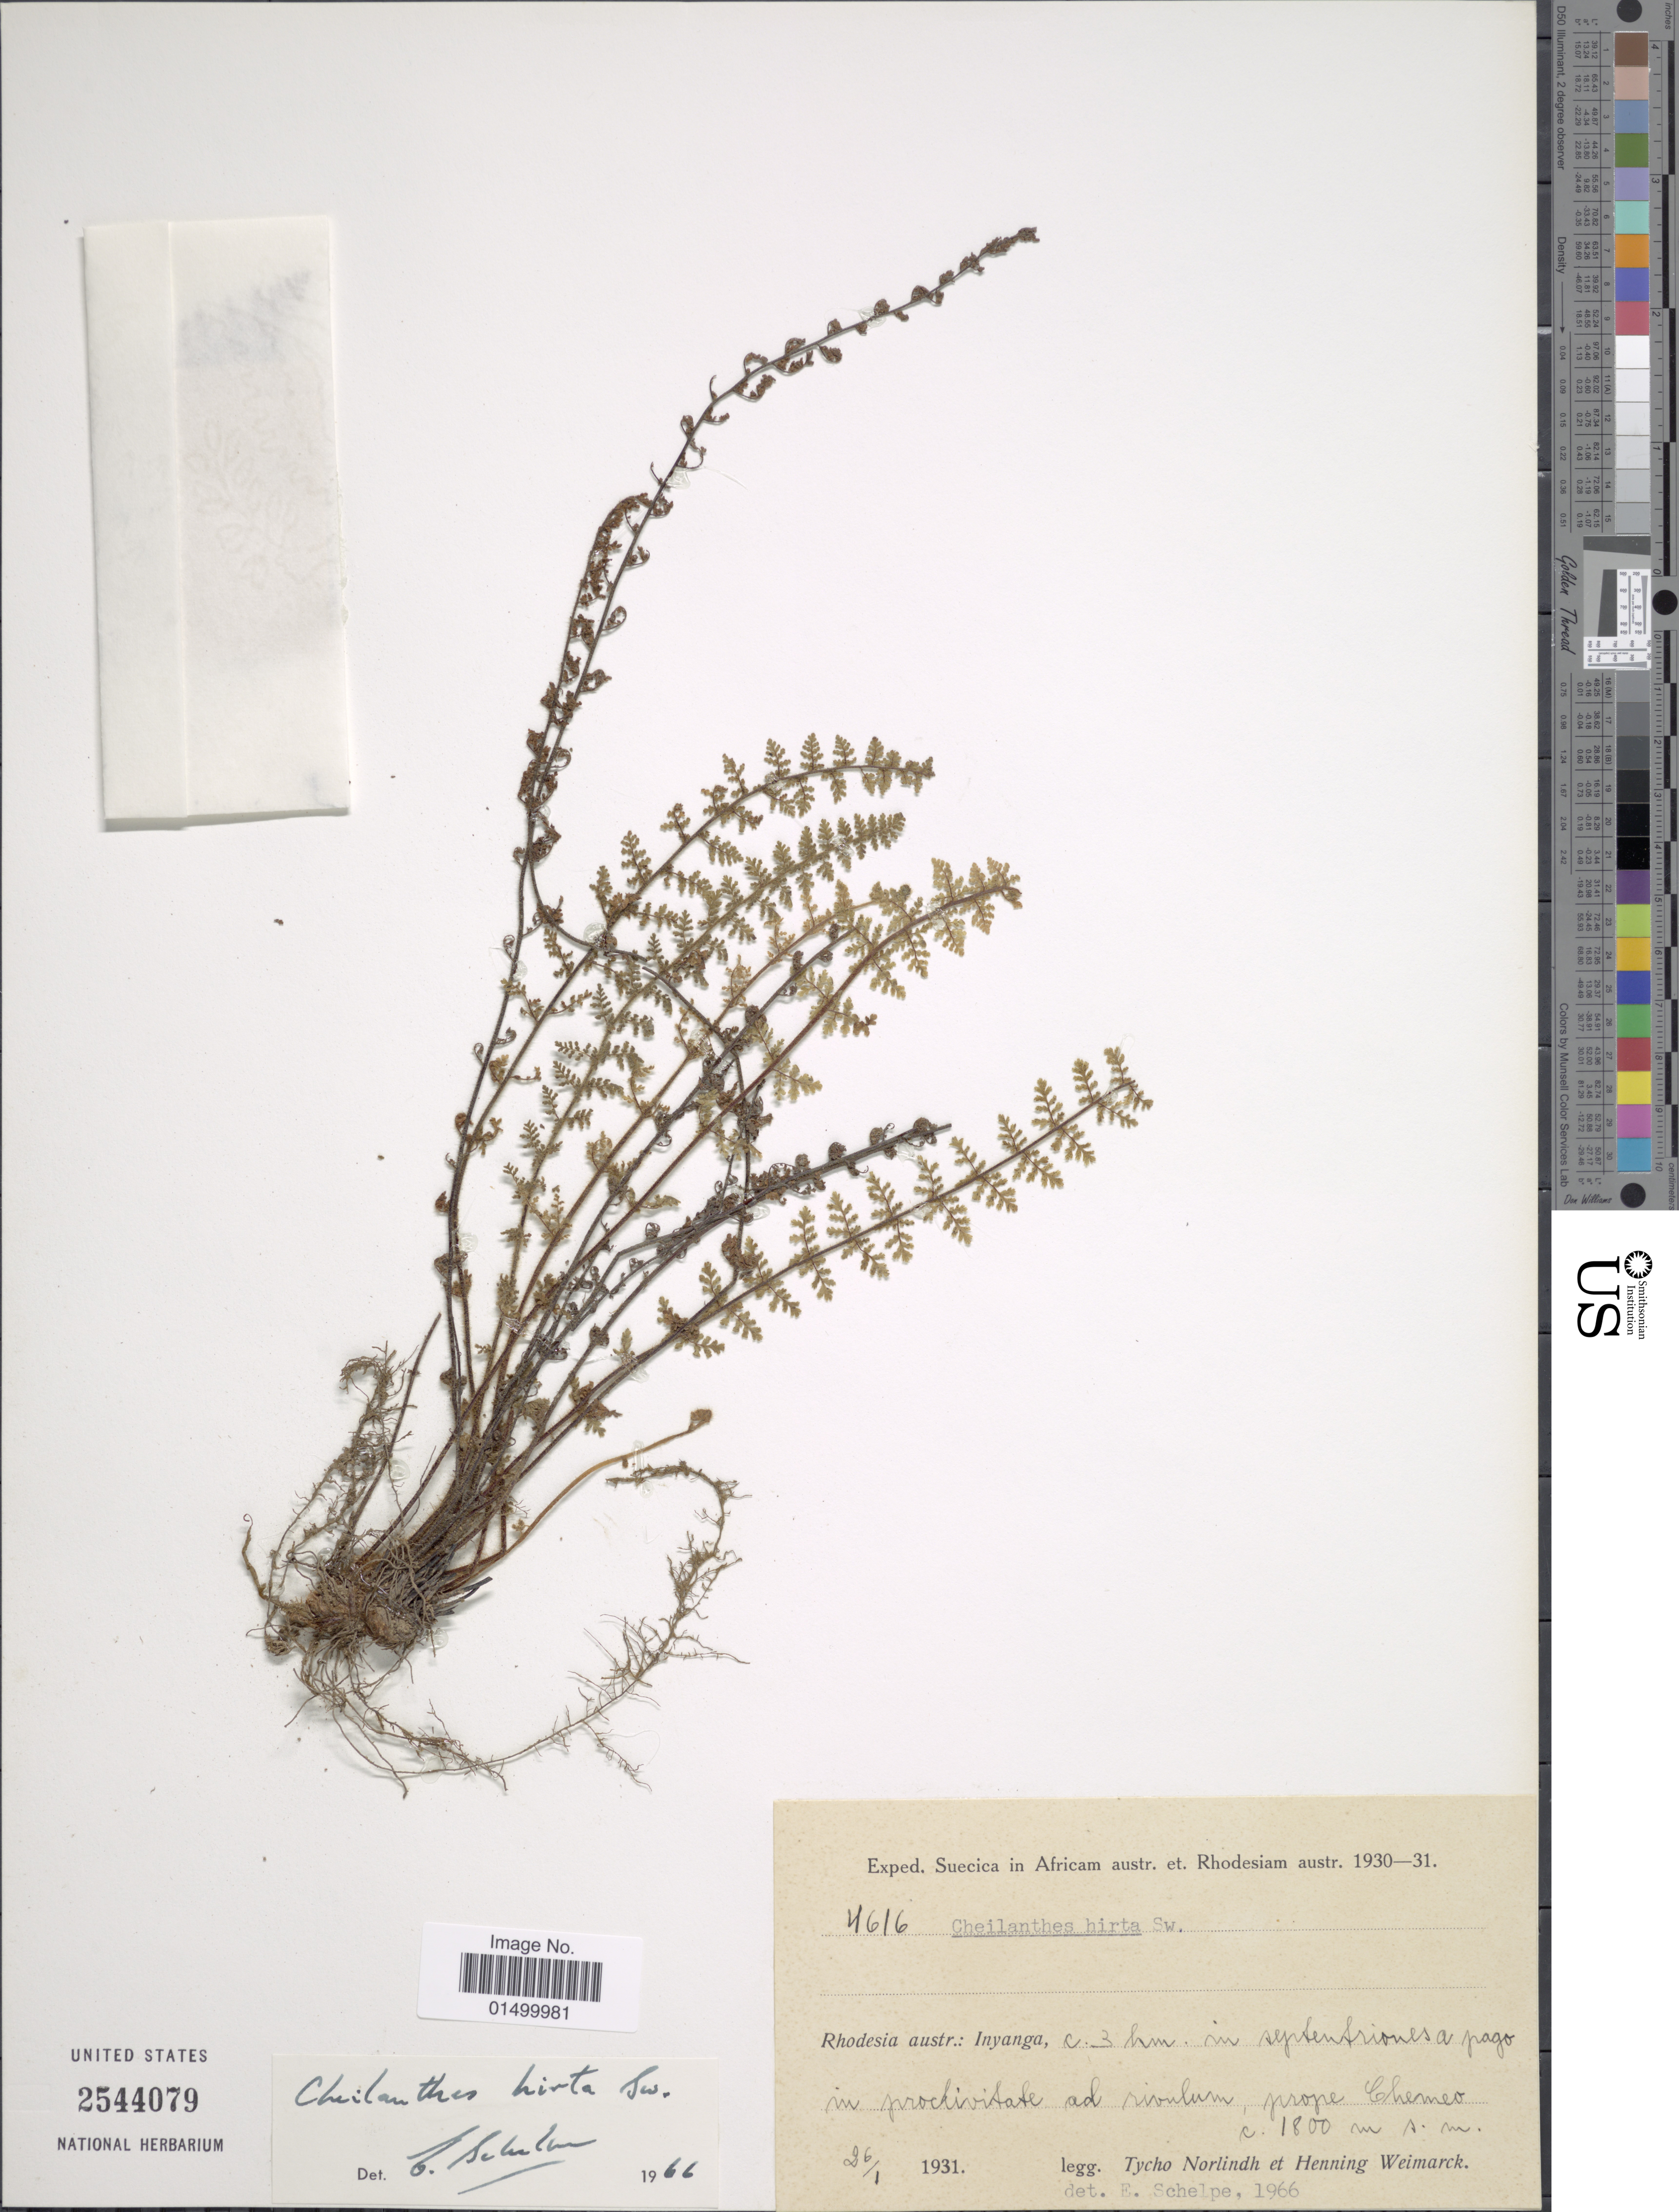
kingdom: Plantae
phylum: Tracheophyta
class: Polypodiopsida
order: Polypodiales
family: Pteridaceae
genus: Cheilanthes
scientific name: Cheilanthes hirta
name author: Sw.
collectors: N. T. Norlindh & H. Weimarck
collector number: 4616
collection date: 1931-01-26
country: Zimbabwe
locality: C. 3 km. in seyhenfrionesa pago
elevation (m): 1800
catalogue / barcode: US 2544079